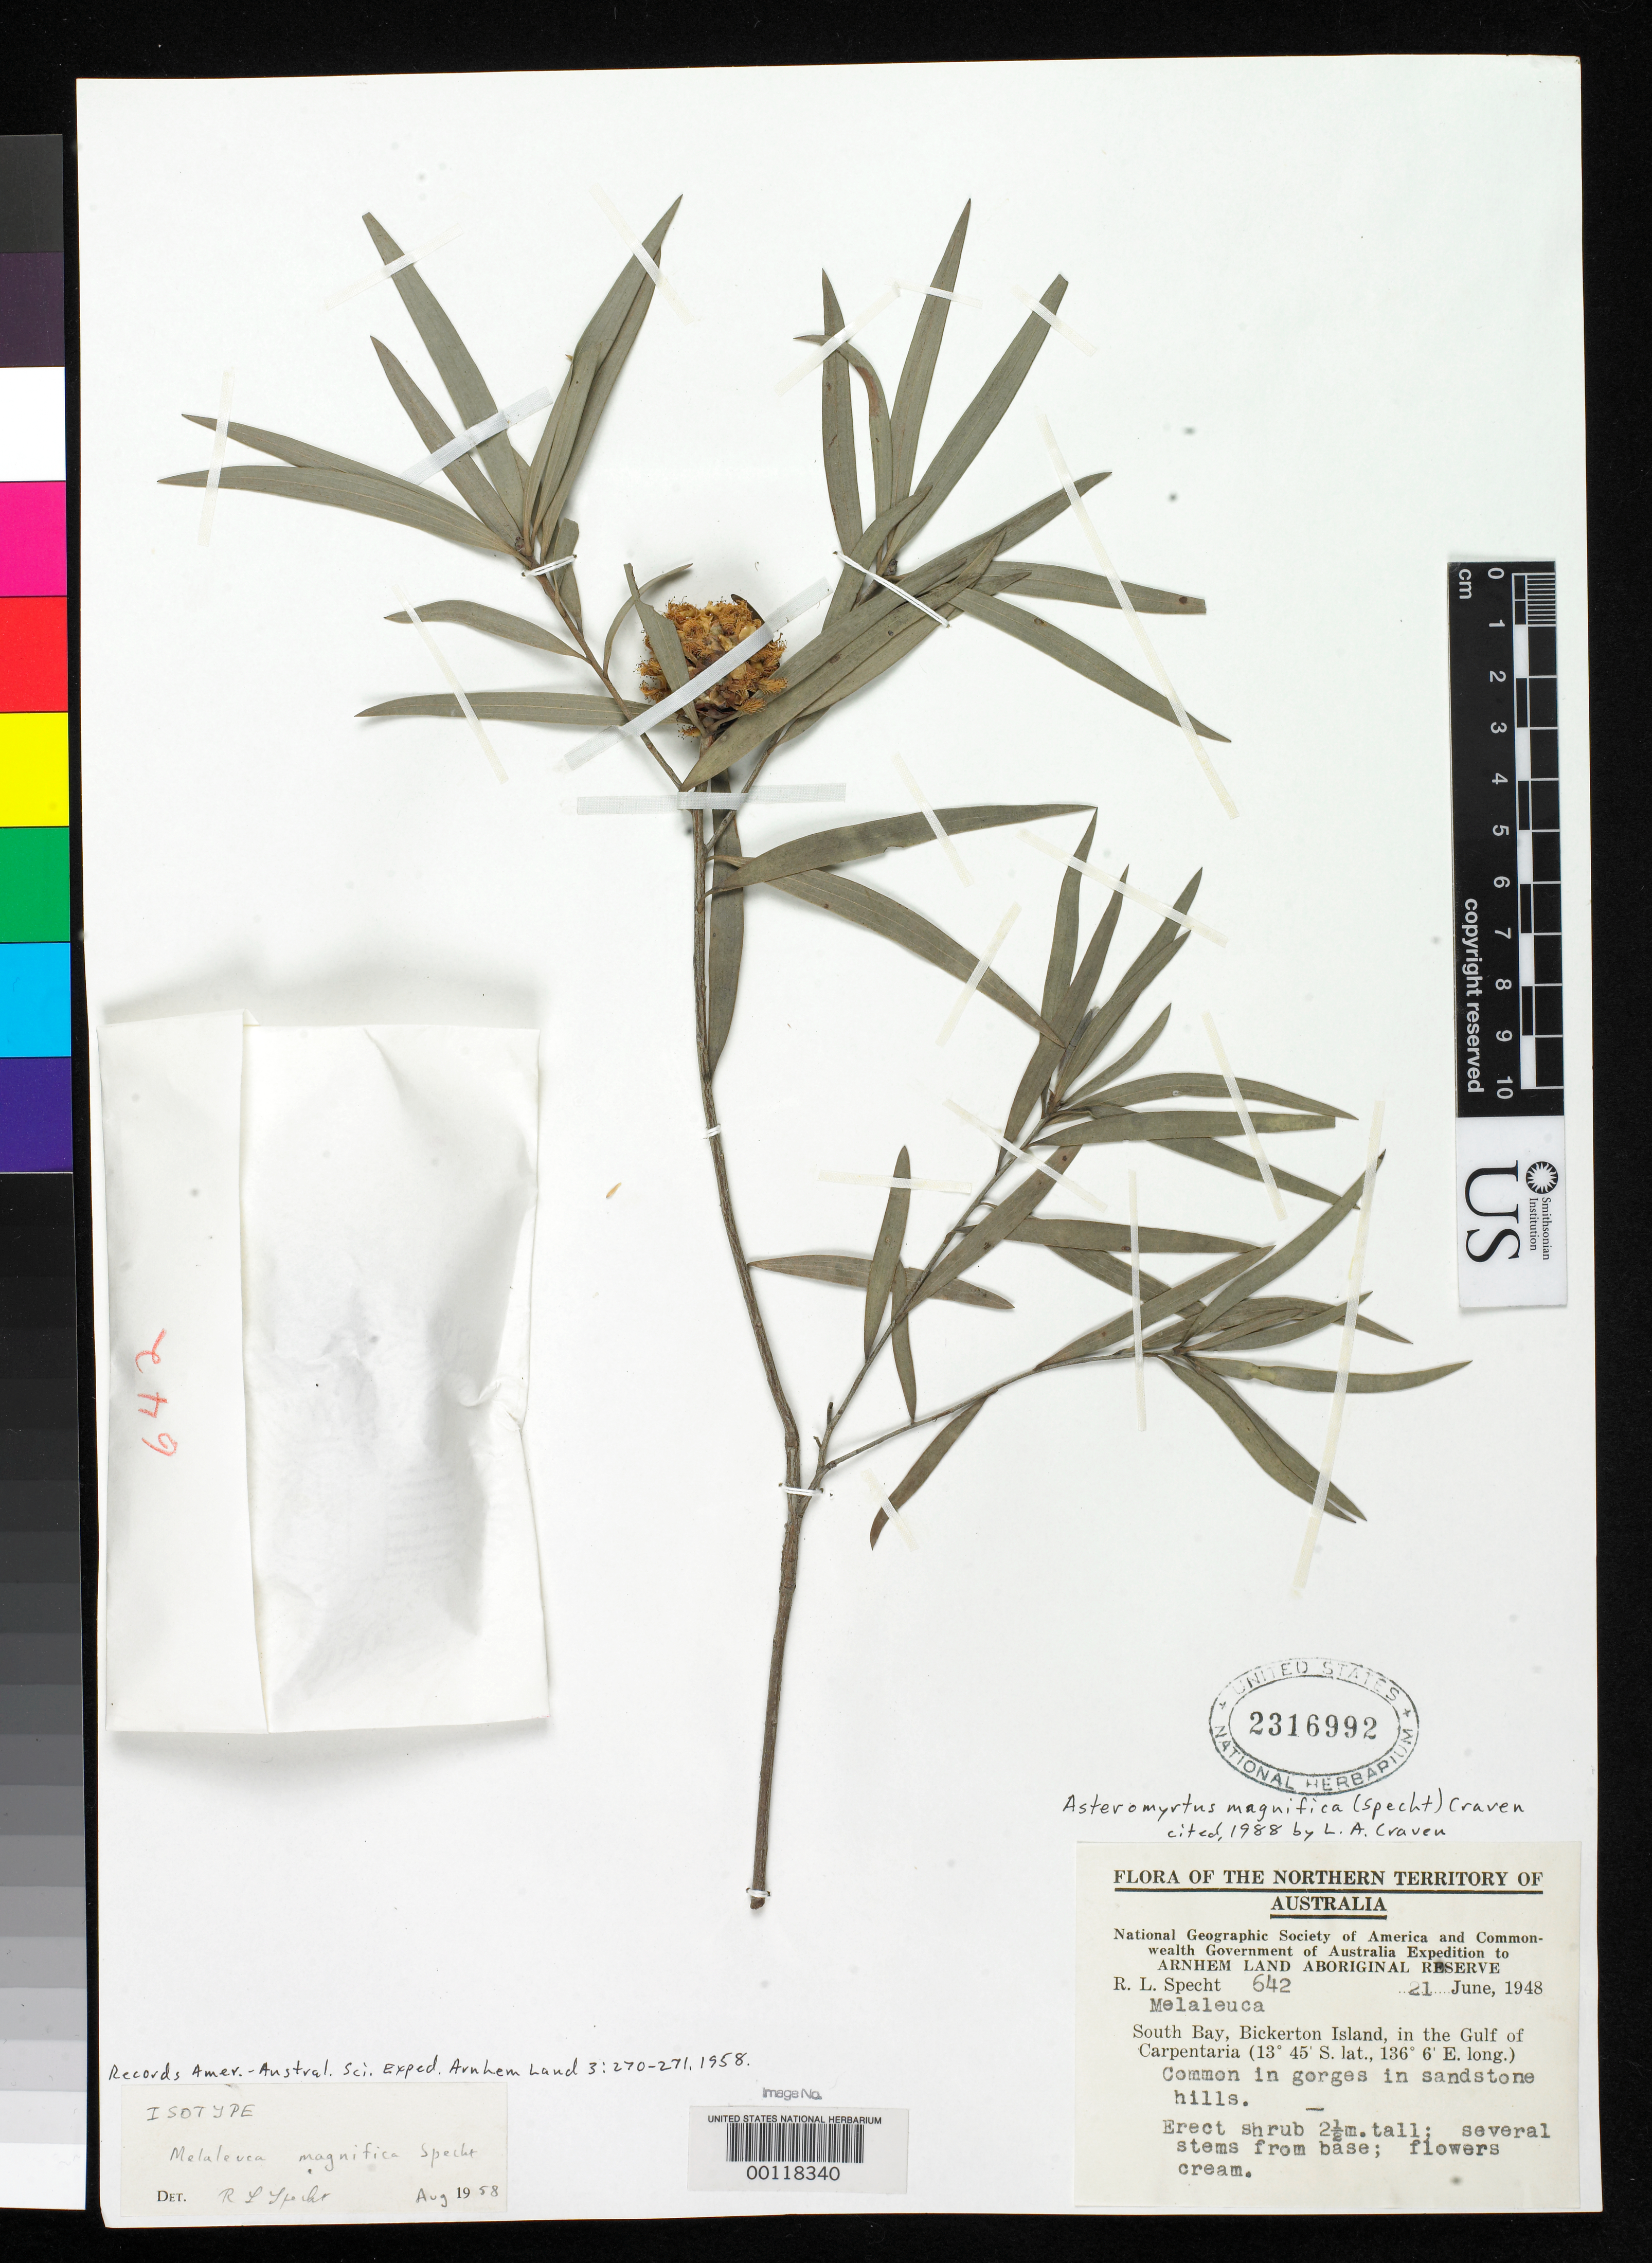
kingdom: Plantae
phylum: Tracheophyta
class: Magnoliopsida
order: Myrtales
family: Myrtaceae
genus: Melaleuca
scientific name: Melaleuca magnifica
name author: Specht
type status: Isotype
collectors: R. L. Specht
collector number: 642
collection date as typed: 21 Jun 1948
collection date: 1948-06-21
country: Australia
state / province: Northern Territory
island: Bickerton Island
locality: Arnhem Land Aboriginal Reserve. South Bay, Gulf of Carpentaria.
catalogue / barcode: US 2316992